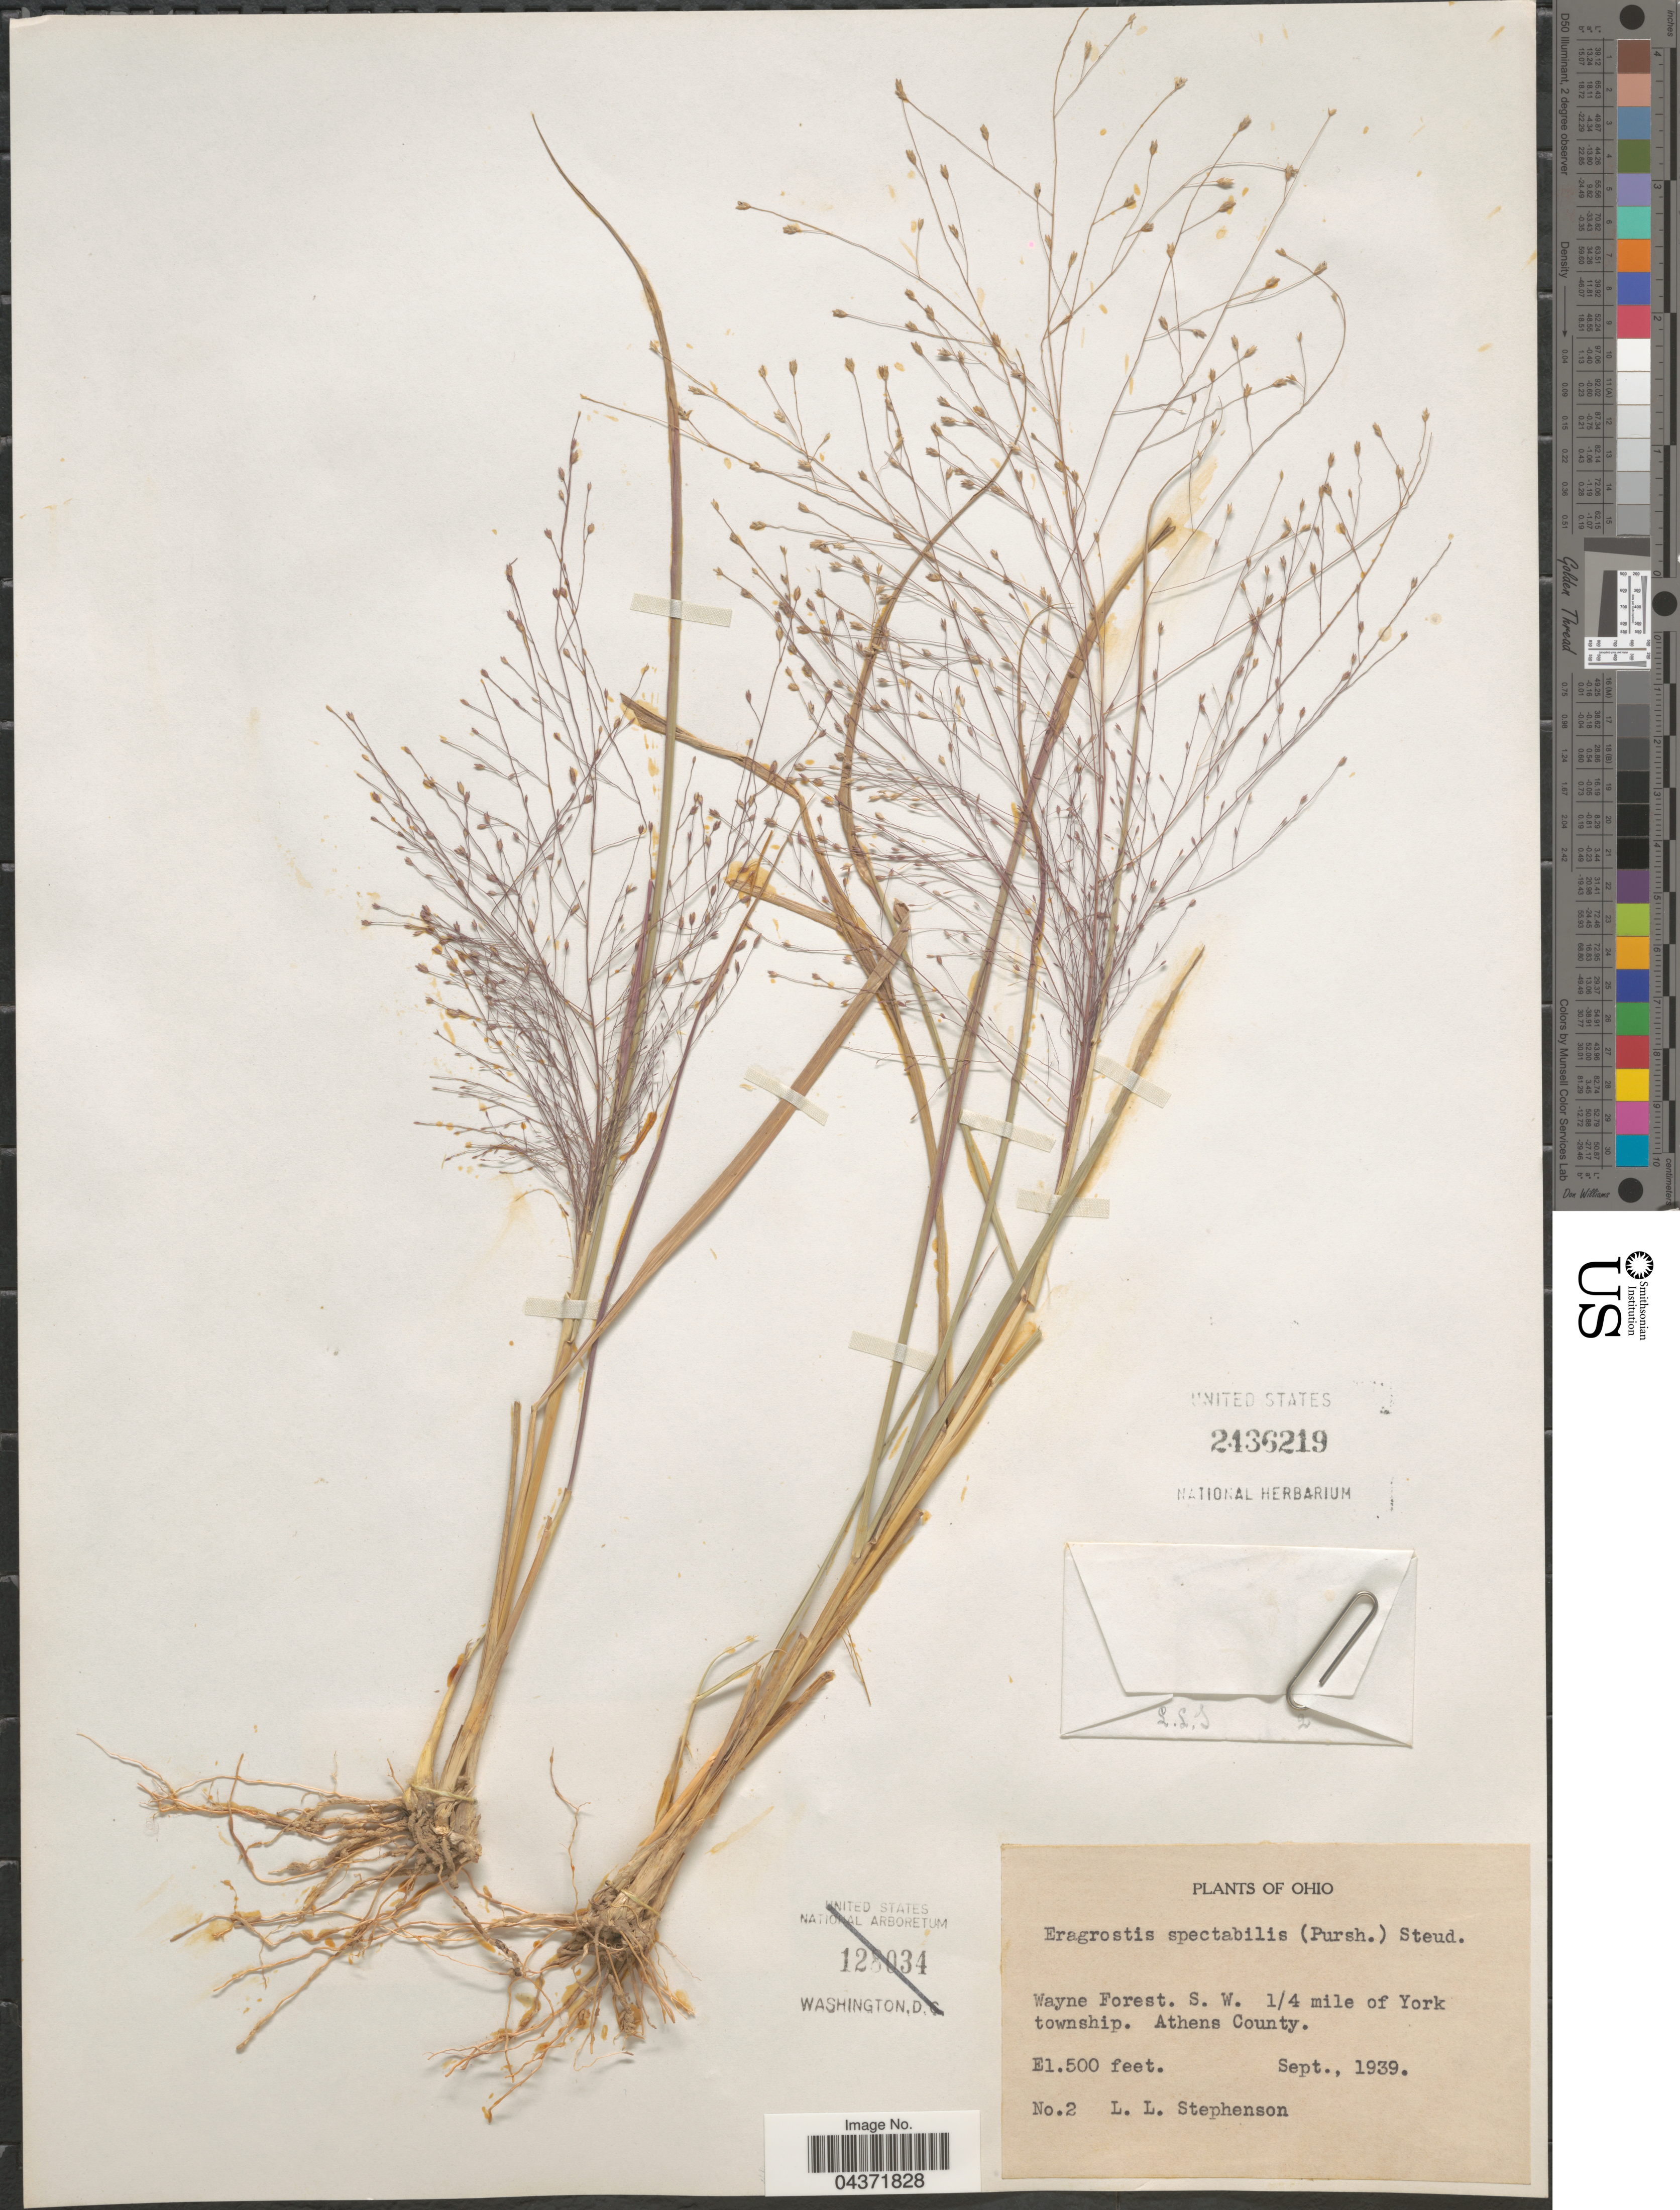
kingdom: Plantae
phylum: Tracheophyta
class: Liliopsida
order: Poales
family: Poaceae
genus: Eragrostis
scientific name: Eragrostis spectabilis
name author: (Pursh) Steud.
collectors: L. Stephenson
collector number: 2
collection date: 1939-09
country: United States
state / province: Ohio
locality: Wayne Forest. S. W. 1/4 mile of York township. Athens County.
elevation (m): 152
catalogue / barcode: US 2436219